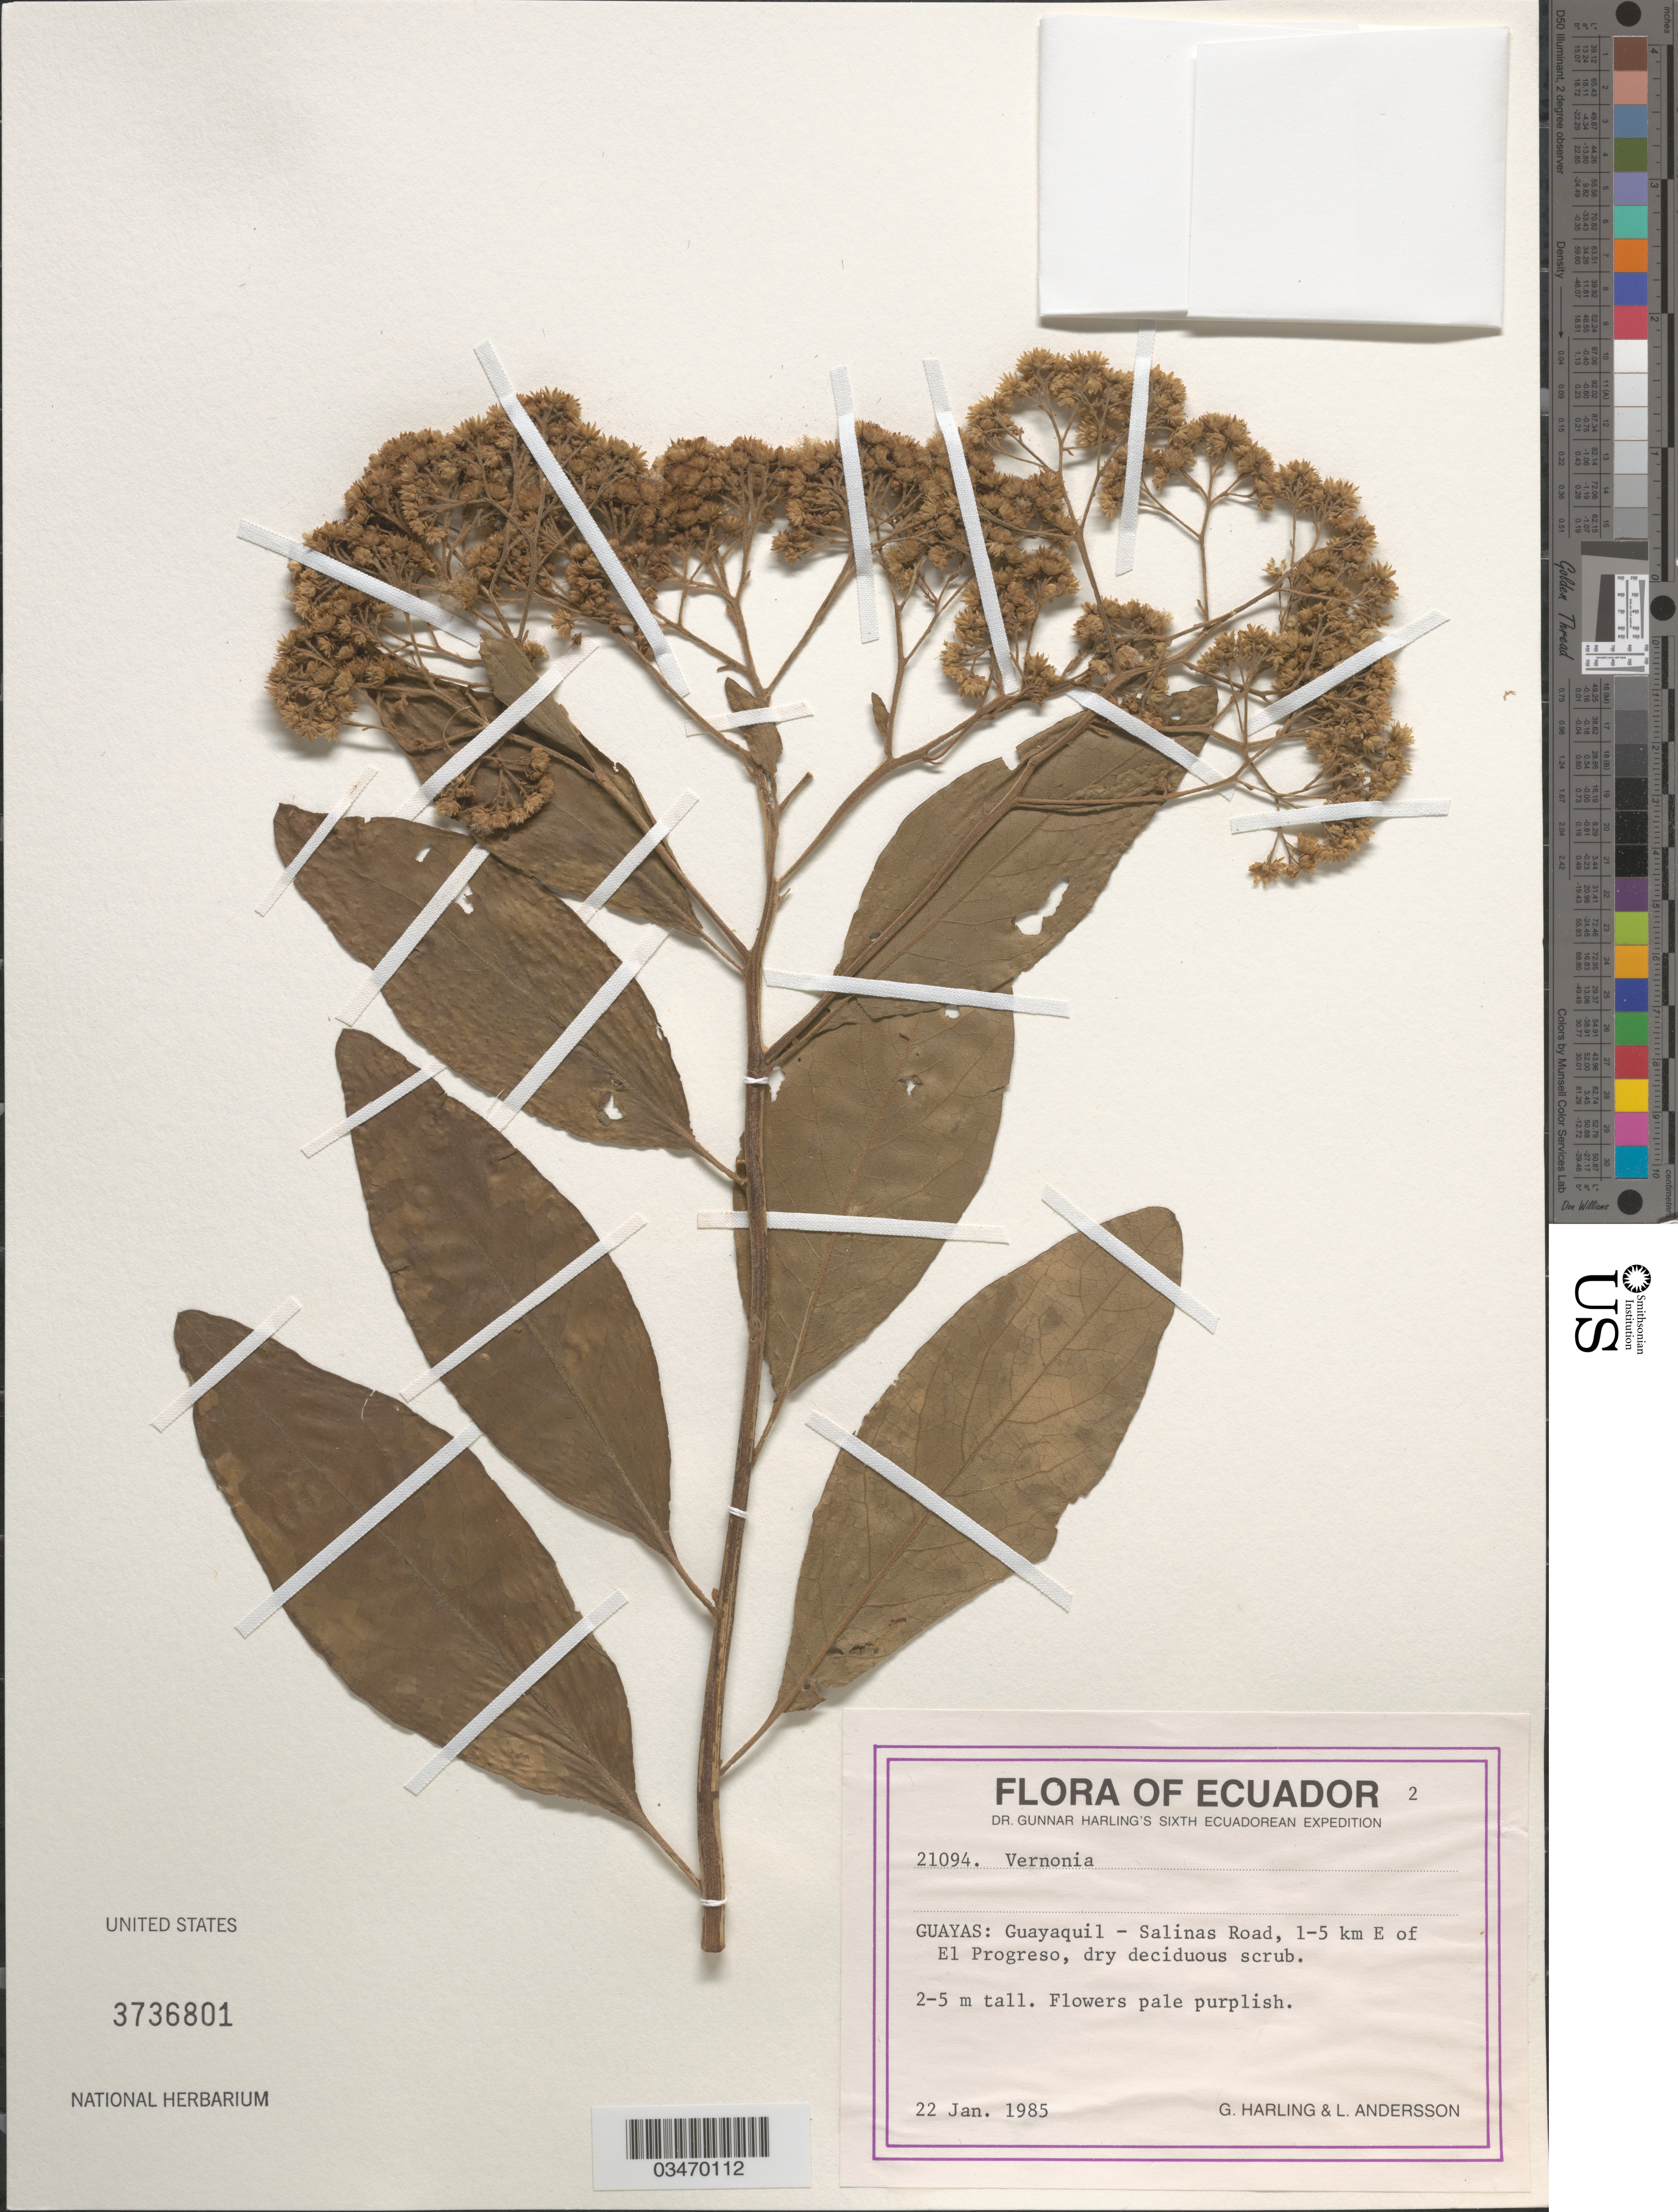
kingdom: Plantae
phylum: Tracheophyta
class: Magnoliopsida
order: Asterales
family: Asteraceae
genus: Vernonanthura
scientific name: Vernonanthura sp.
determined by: Ávila C., Fabio Andrés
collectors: G. Harling & L. Andersson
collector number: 21094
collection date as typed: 22 Jan 1985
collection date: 1985-01-22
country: Ecuador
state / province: Guayas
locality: Guayaquil-Salinas Road, 1-5 km E of el Progreso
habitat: Dry deciduous scrub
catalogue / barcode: US 3736801